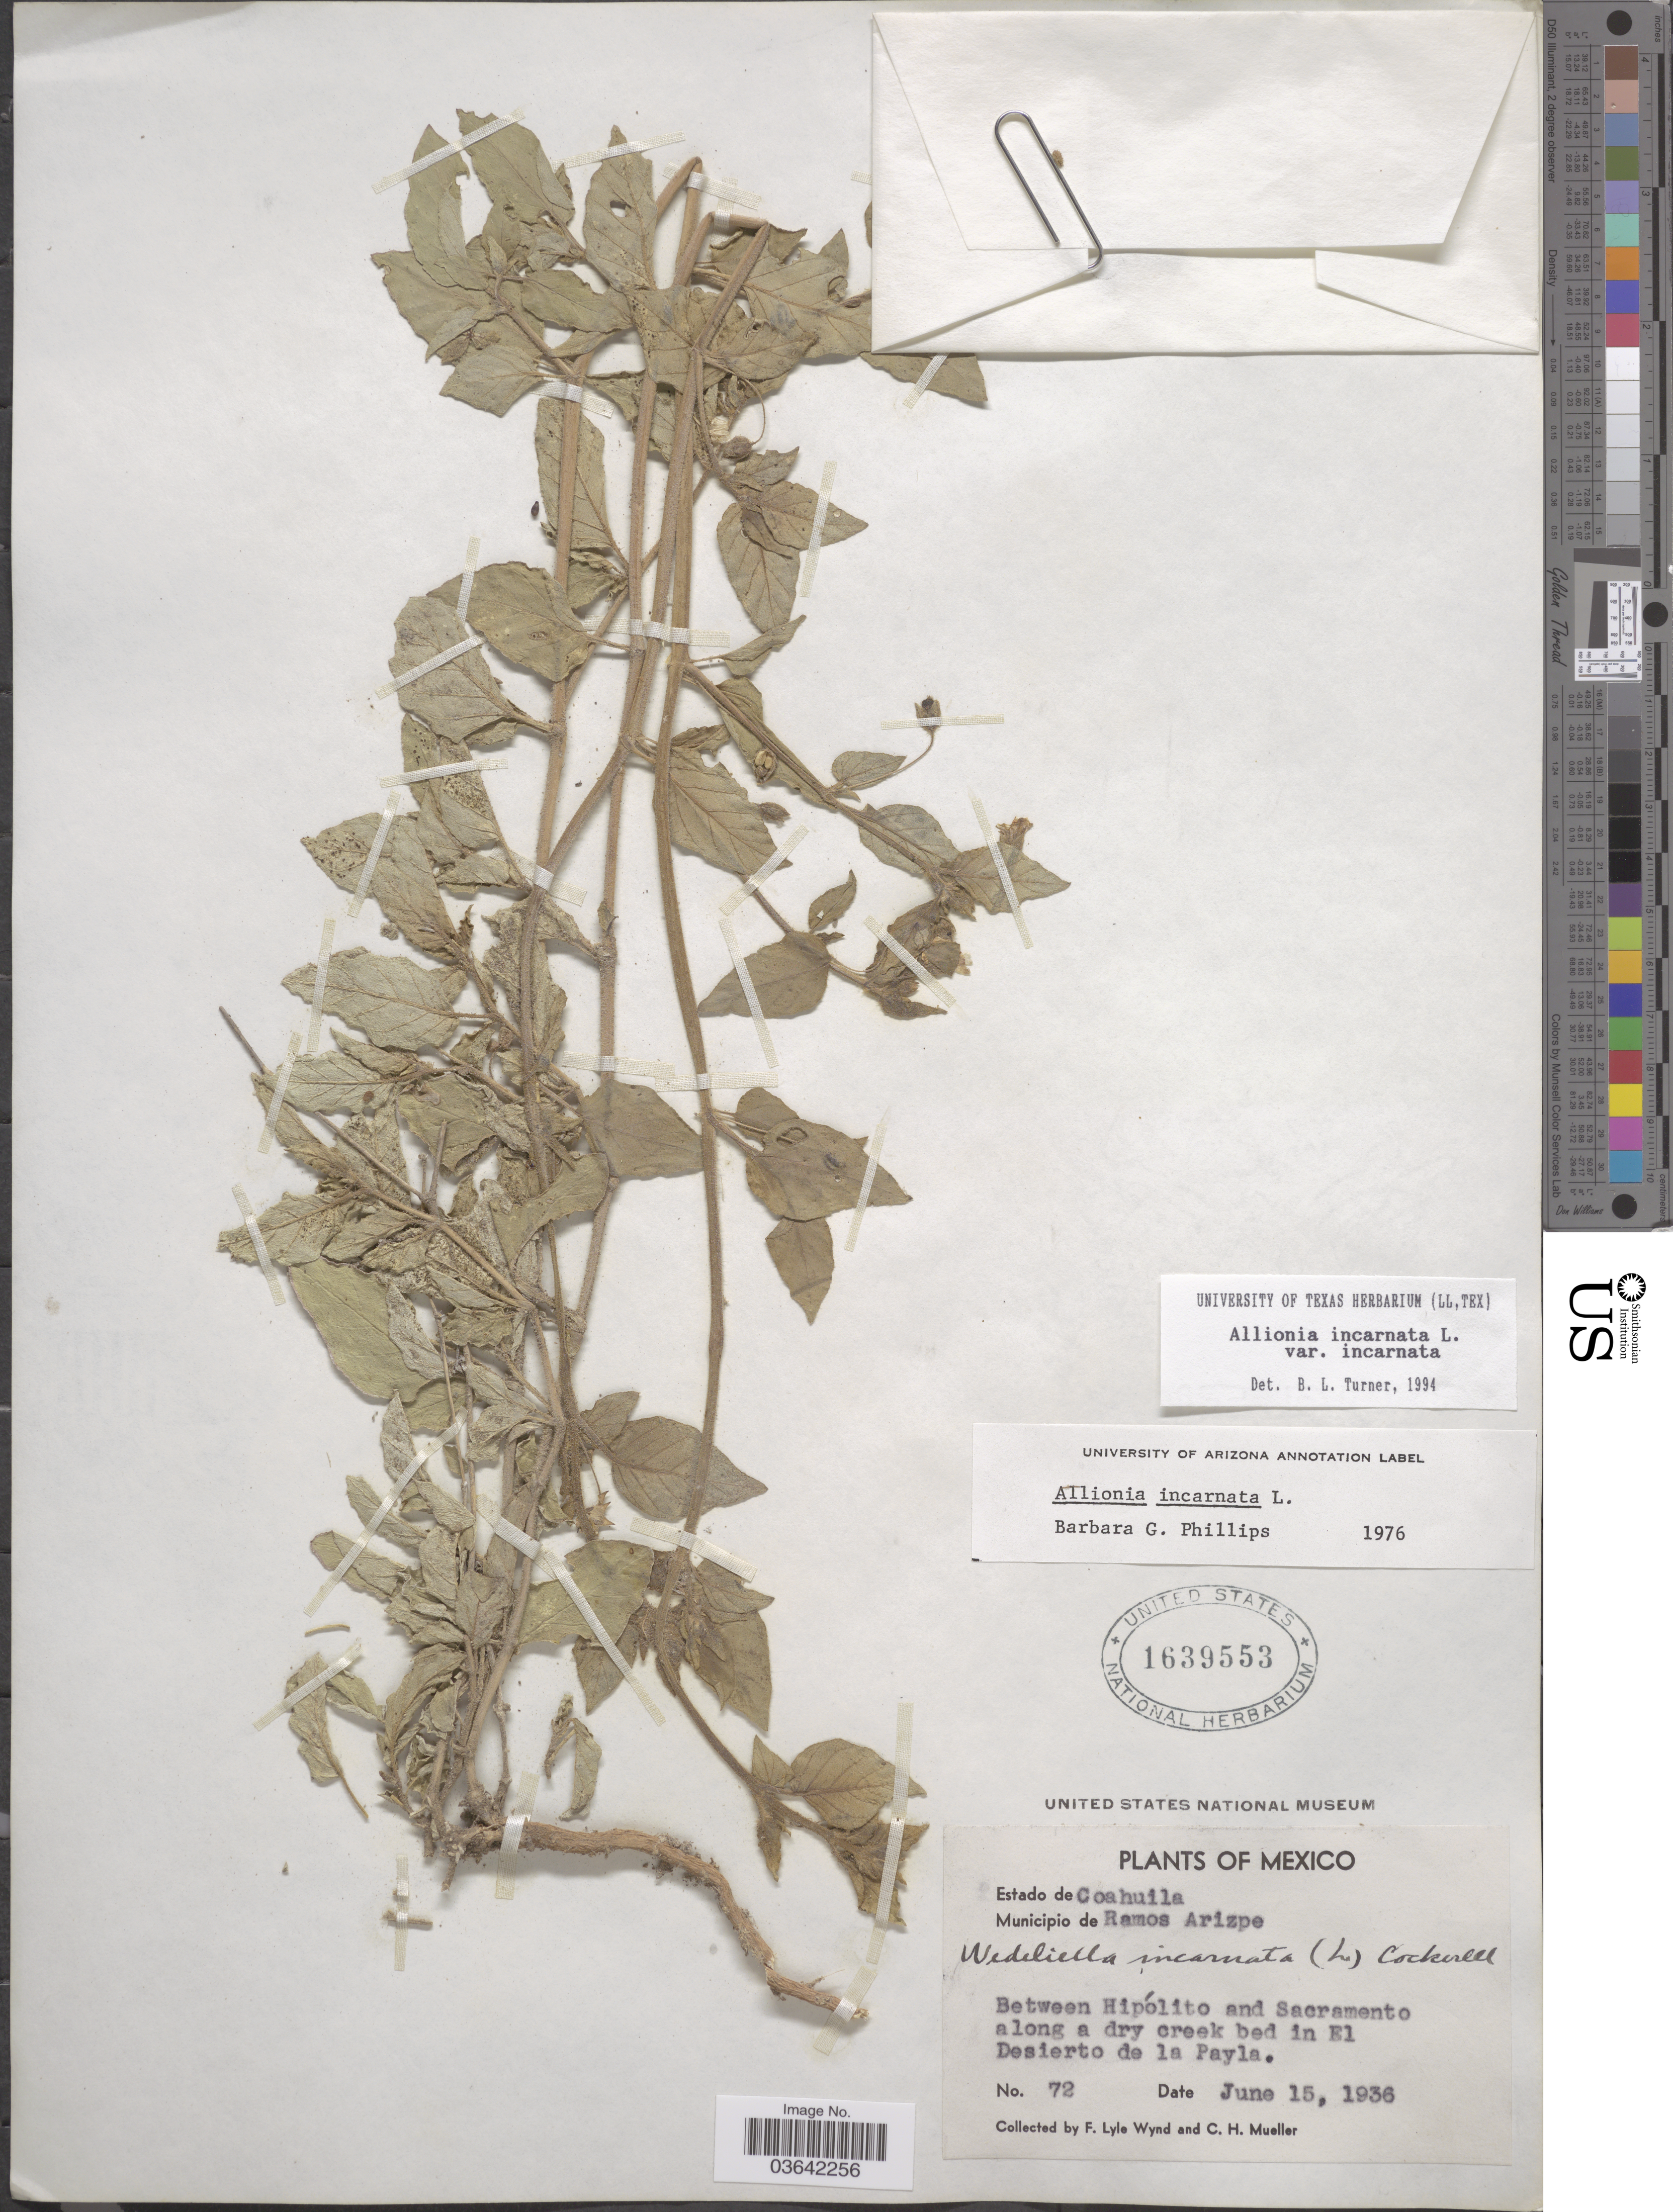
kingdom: Plantae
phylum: Tracheophyta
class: Magnoliopsida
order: Caryophyllales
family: Nyctaginaceae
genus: Allionia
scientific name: Allionia incarnata var. incarnata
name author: L.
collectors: F. L. Wynd & C. H. Mueller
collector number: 72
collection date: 1936-06-15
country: Mexico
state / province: Coahuila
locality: Municipio de Ramos Arizpe. Between Hipólito and Sacramento along a dry creek bed in El Desierto de la Payla.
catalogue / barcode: US 1639553